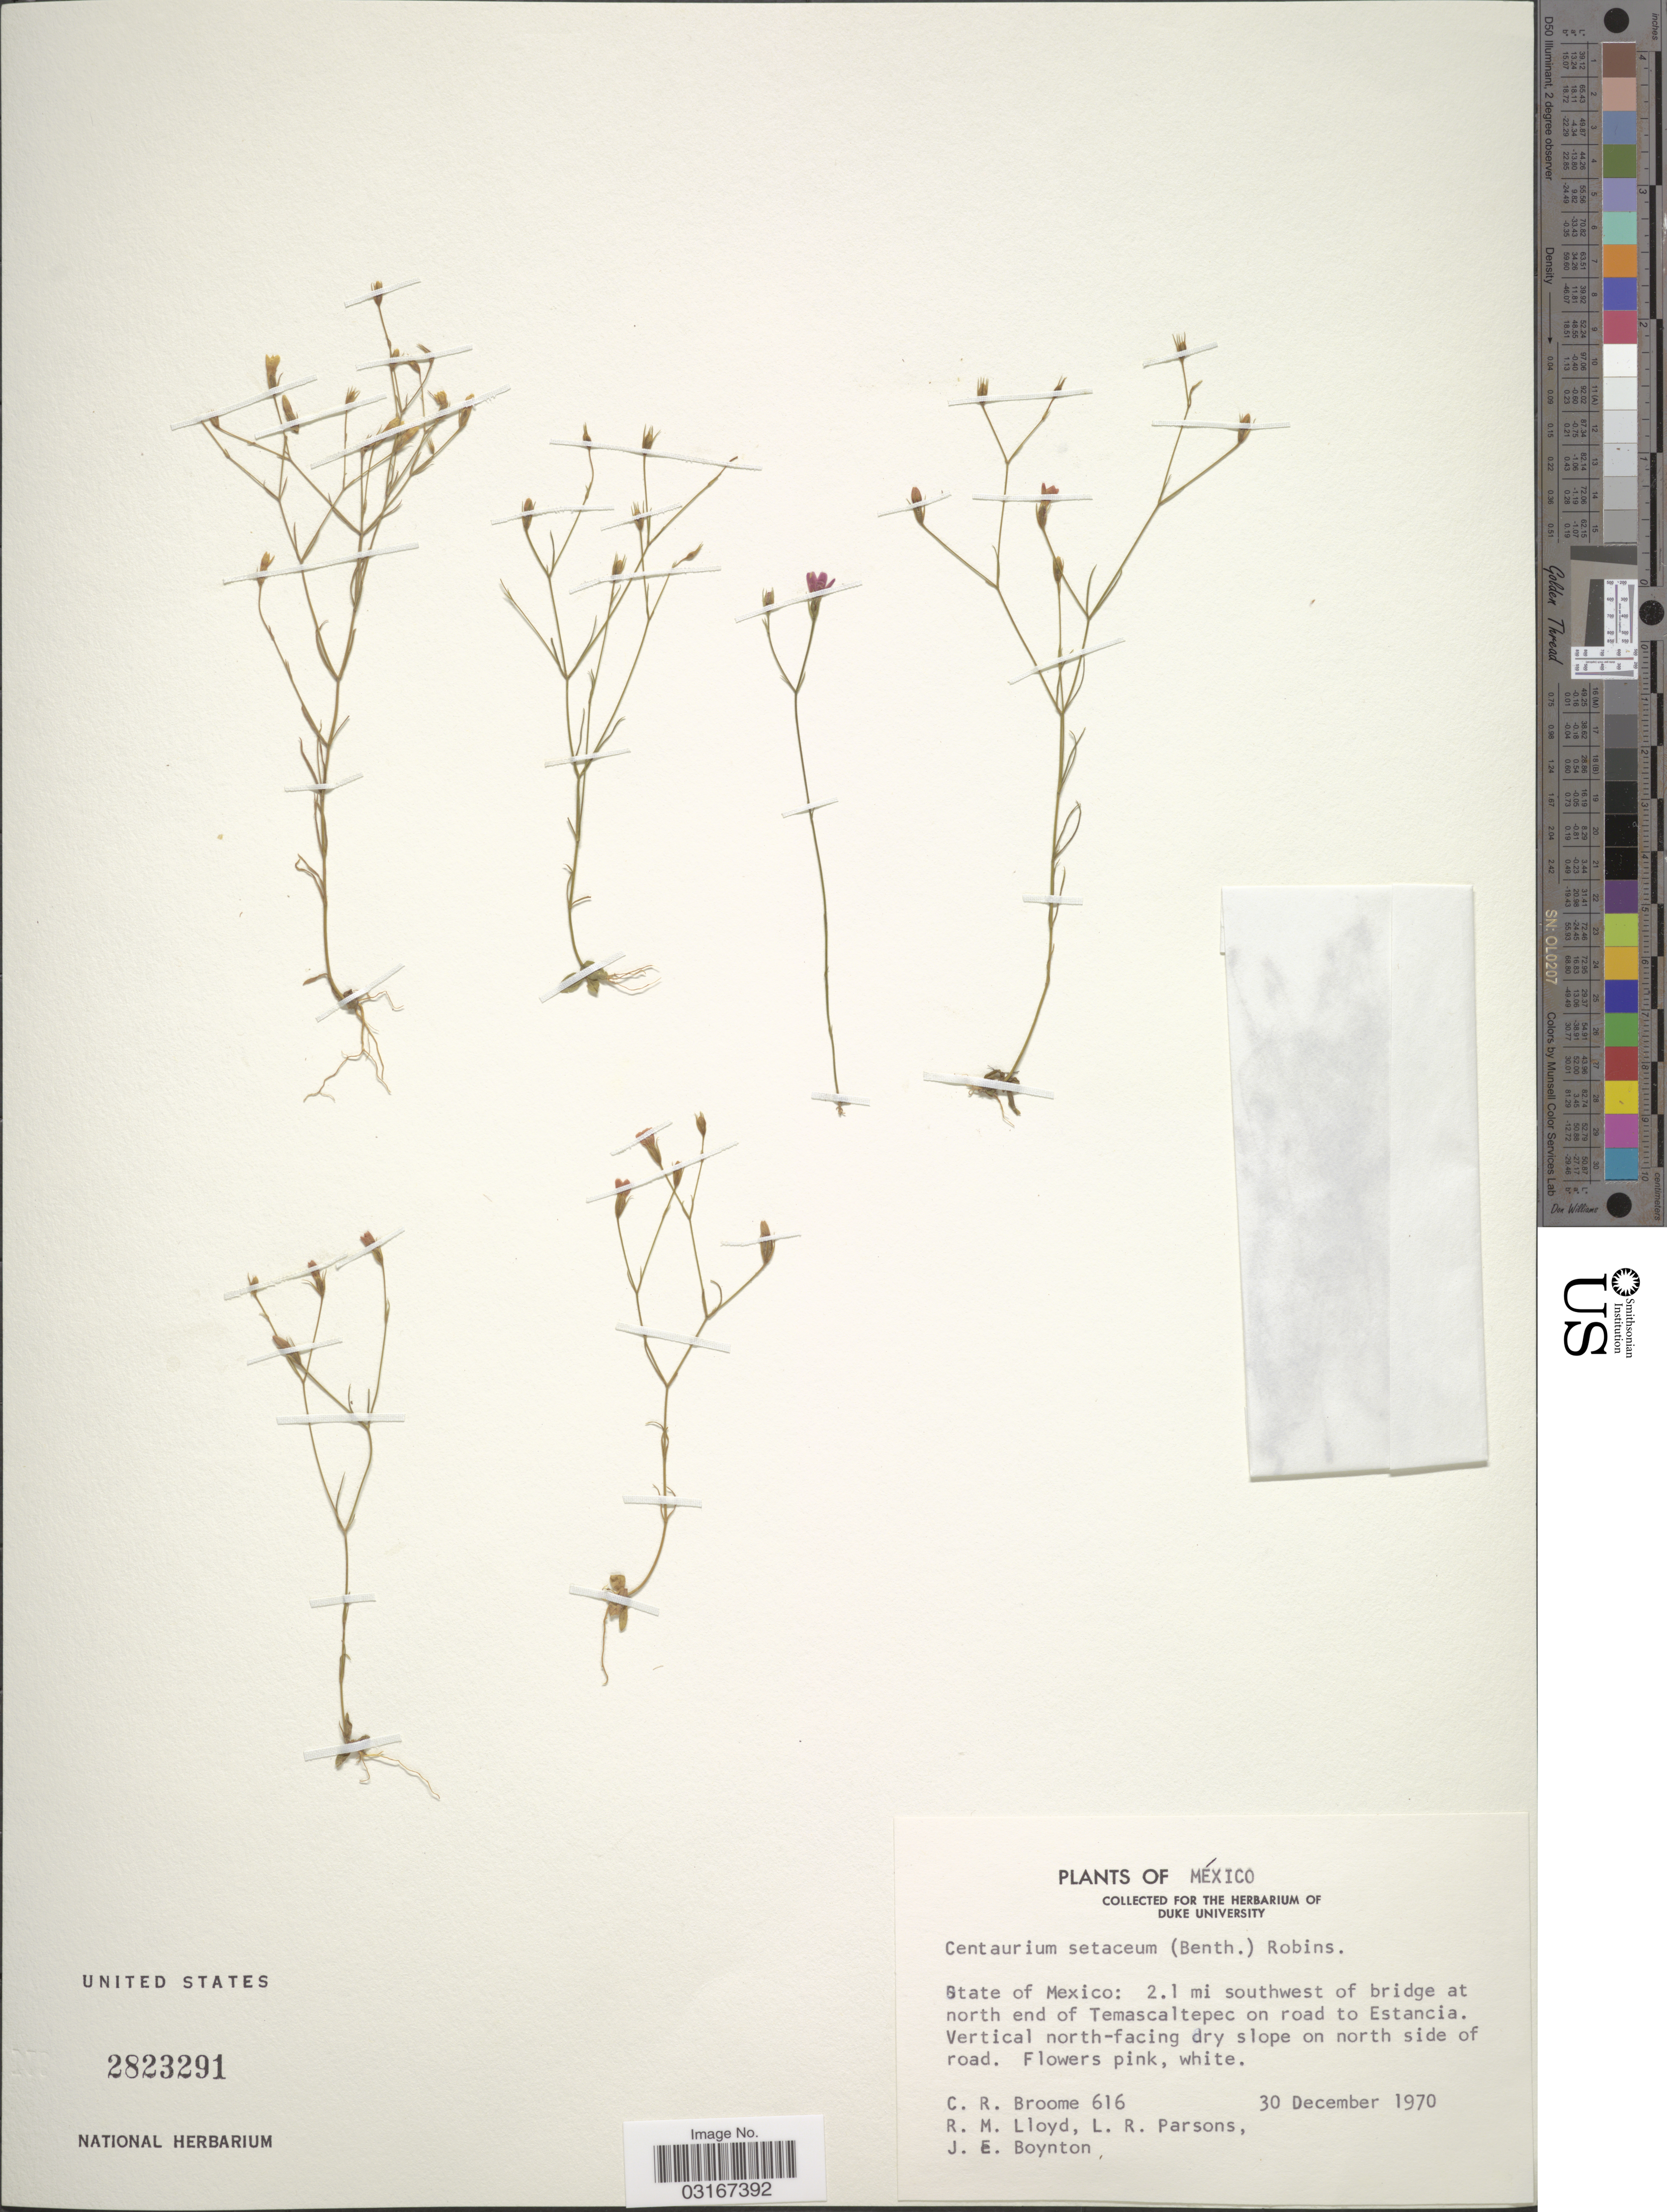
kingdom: Plantae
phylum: Tracheophyta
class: Magnoliopsida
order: Gentianales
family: Gentianaceae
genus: Centaurium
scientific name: Centaurium setaceum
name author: (Benth.) B.L. Rob.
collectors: C. R. Broome, R. M. Lloyd, L. Parsons & J. Boynton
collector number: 616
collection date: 1970-12-30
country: Mexico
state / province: México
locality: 2.1 mi southwest of bridge at north end of Temascaltepec on road to Estancia.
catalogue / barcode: US 2823291